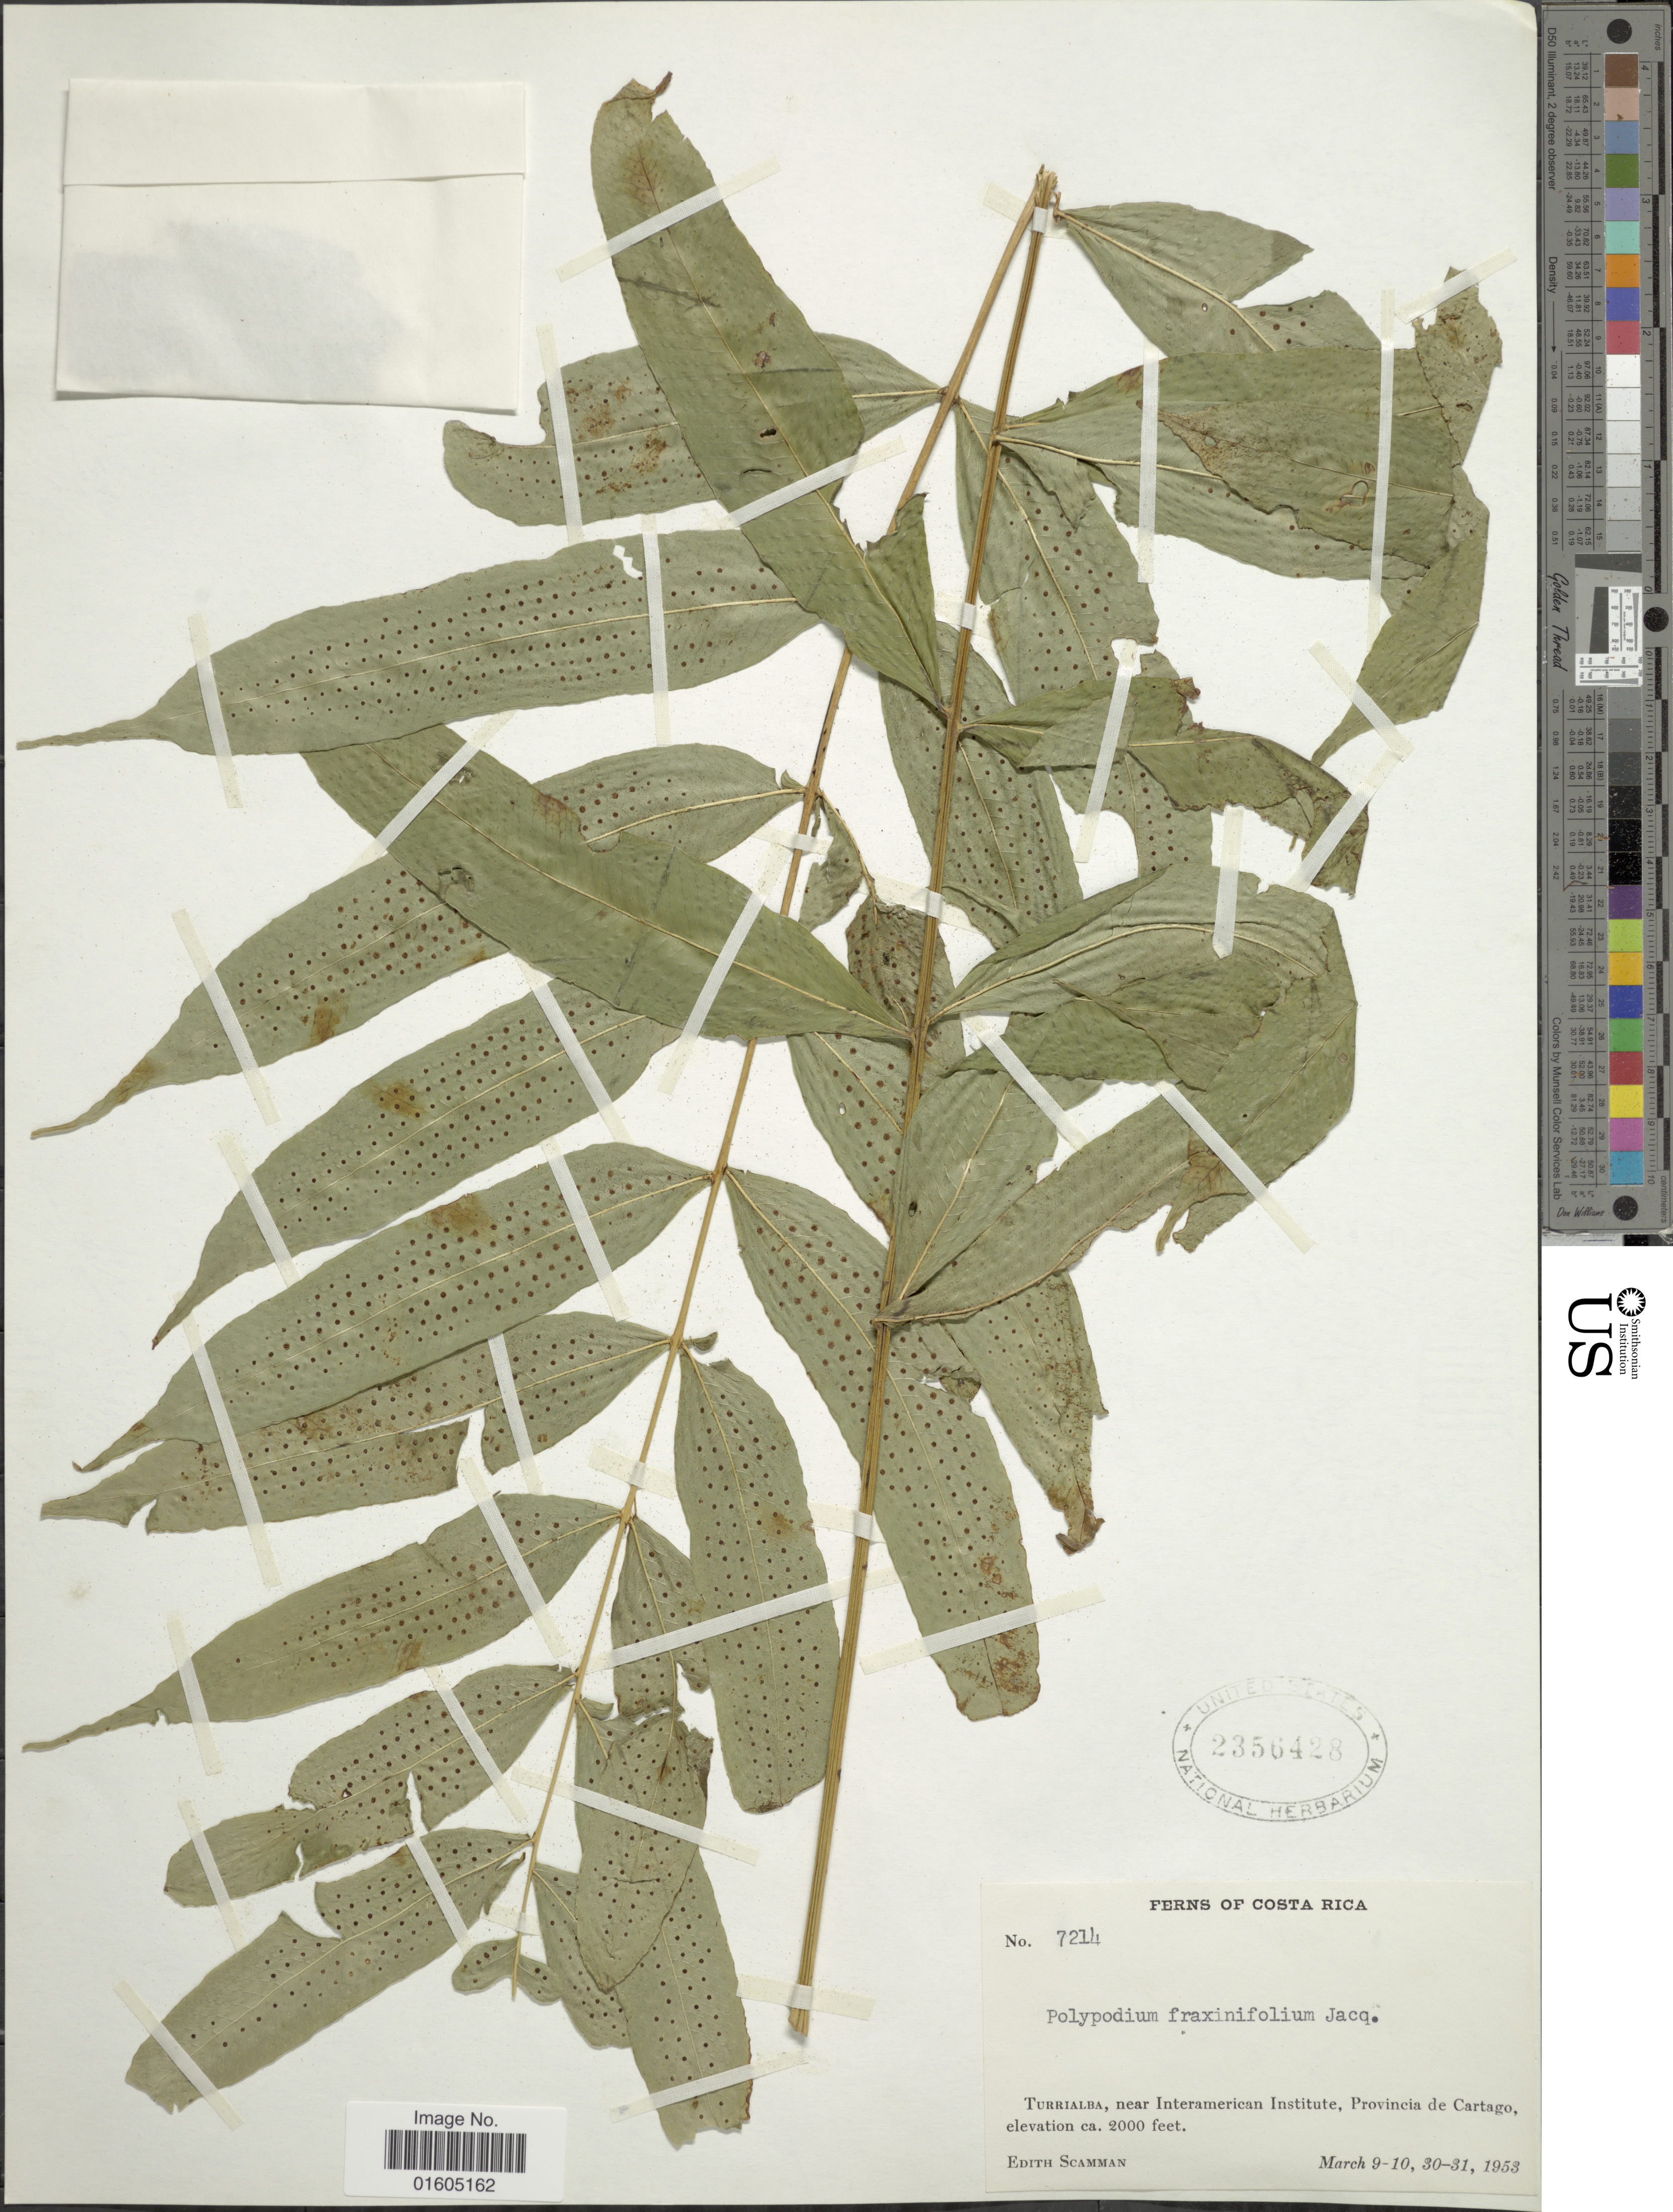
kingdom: Plantae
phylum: Tracheophyta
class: Polypodiopsida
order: Polypodiales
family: Polypodiaceae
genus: Serpocaulon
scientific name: Serpocaulon fraxinifolium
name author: (Jacq.) A.R. Sm.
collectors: E. Scamman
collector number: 7214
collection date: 1953-03-09/1953-03-31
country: Costa Rica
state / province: Cartago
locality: Costa Rica. Turrialba, near Interamerican Institute, Provincia de Cartago.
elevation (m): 610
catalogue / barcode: US 2356428